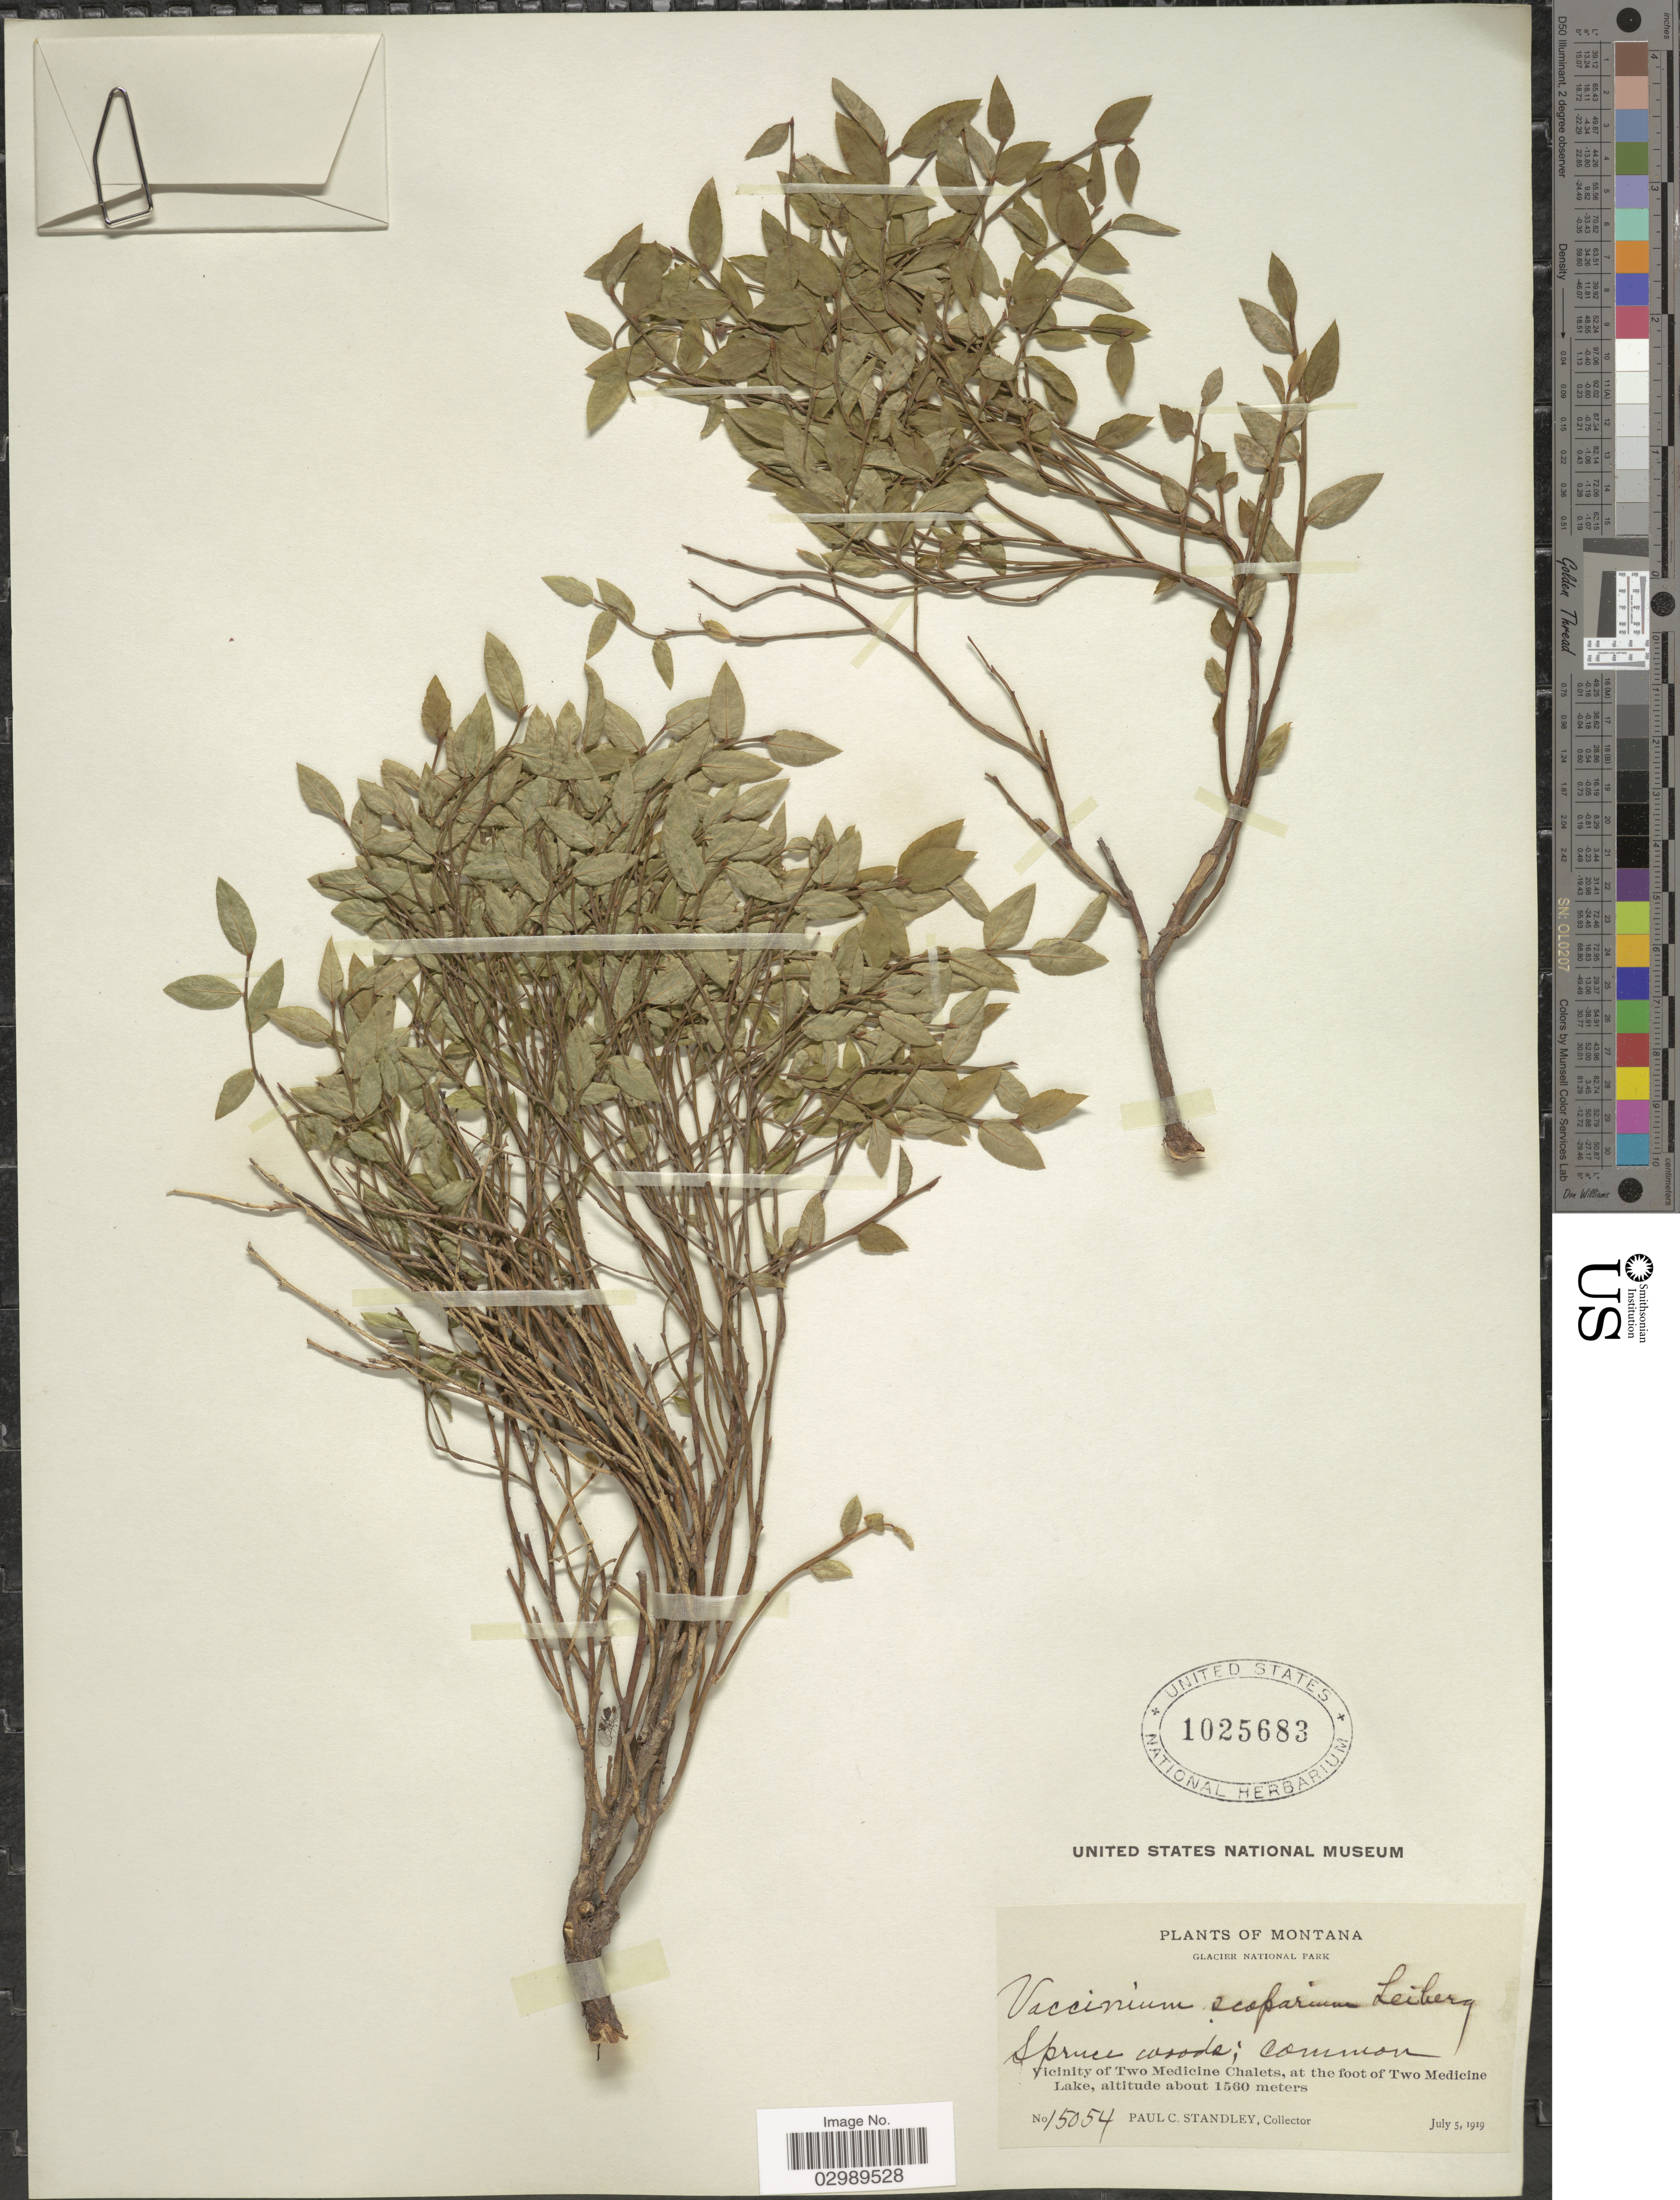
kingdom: Plantae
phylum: Tracheophyta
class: Magnoliopsida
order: Ericales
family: Ericaceae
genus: Vaccinium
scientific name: Vaccinium scoparium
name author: Leiberg ex Coville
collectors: P. C. Standley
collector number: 15054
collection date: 1919-07-05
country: United States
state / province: Montana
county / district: Glacier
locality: Glacier National Park, Vicinity of Two Medicine Chalets, at the foot of Two Medicine Lake.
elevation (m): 1560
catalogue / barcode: US 1025683